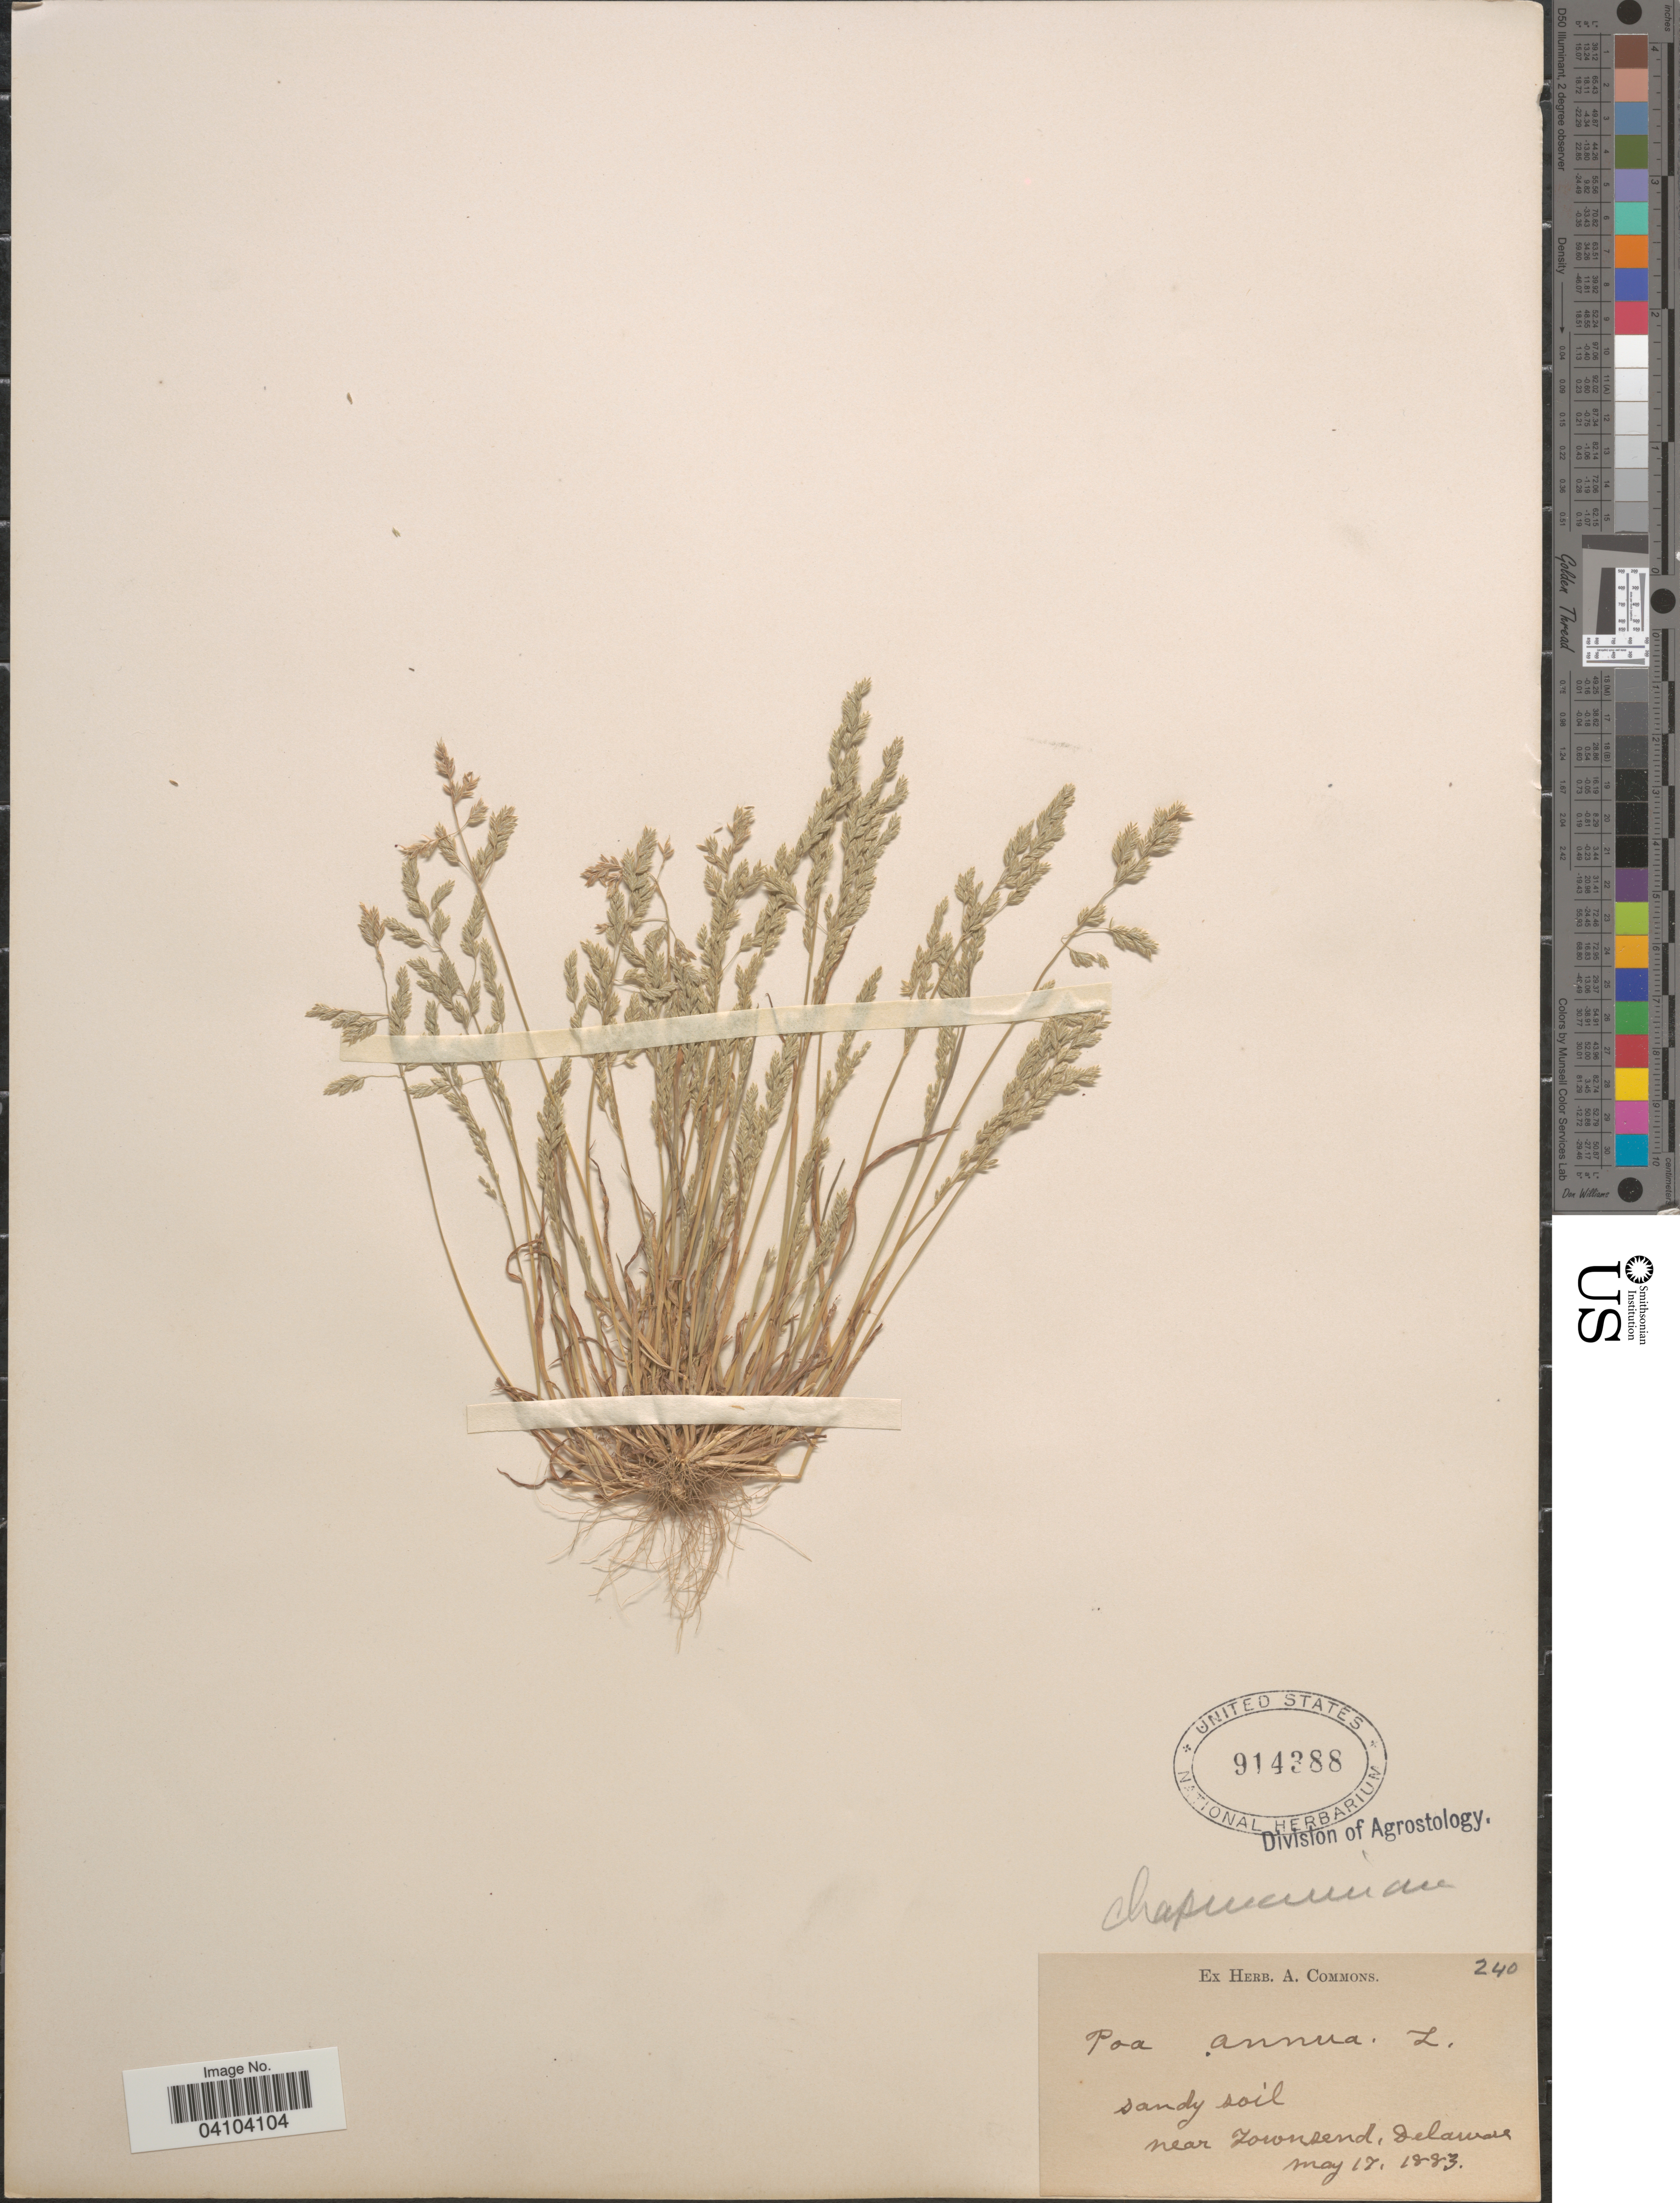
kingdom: Plantae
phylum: Tracheophyta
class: Liliopsida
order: Poales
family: Poaceae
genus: Poa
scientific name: Poa chapmaniana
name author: Scribn.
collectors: ex herb. A. Commons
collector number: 240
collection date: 1883-05-17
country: United States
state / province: Delaware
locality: Near Townsend.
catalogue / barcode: US 914388